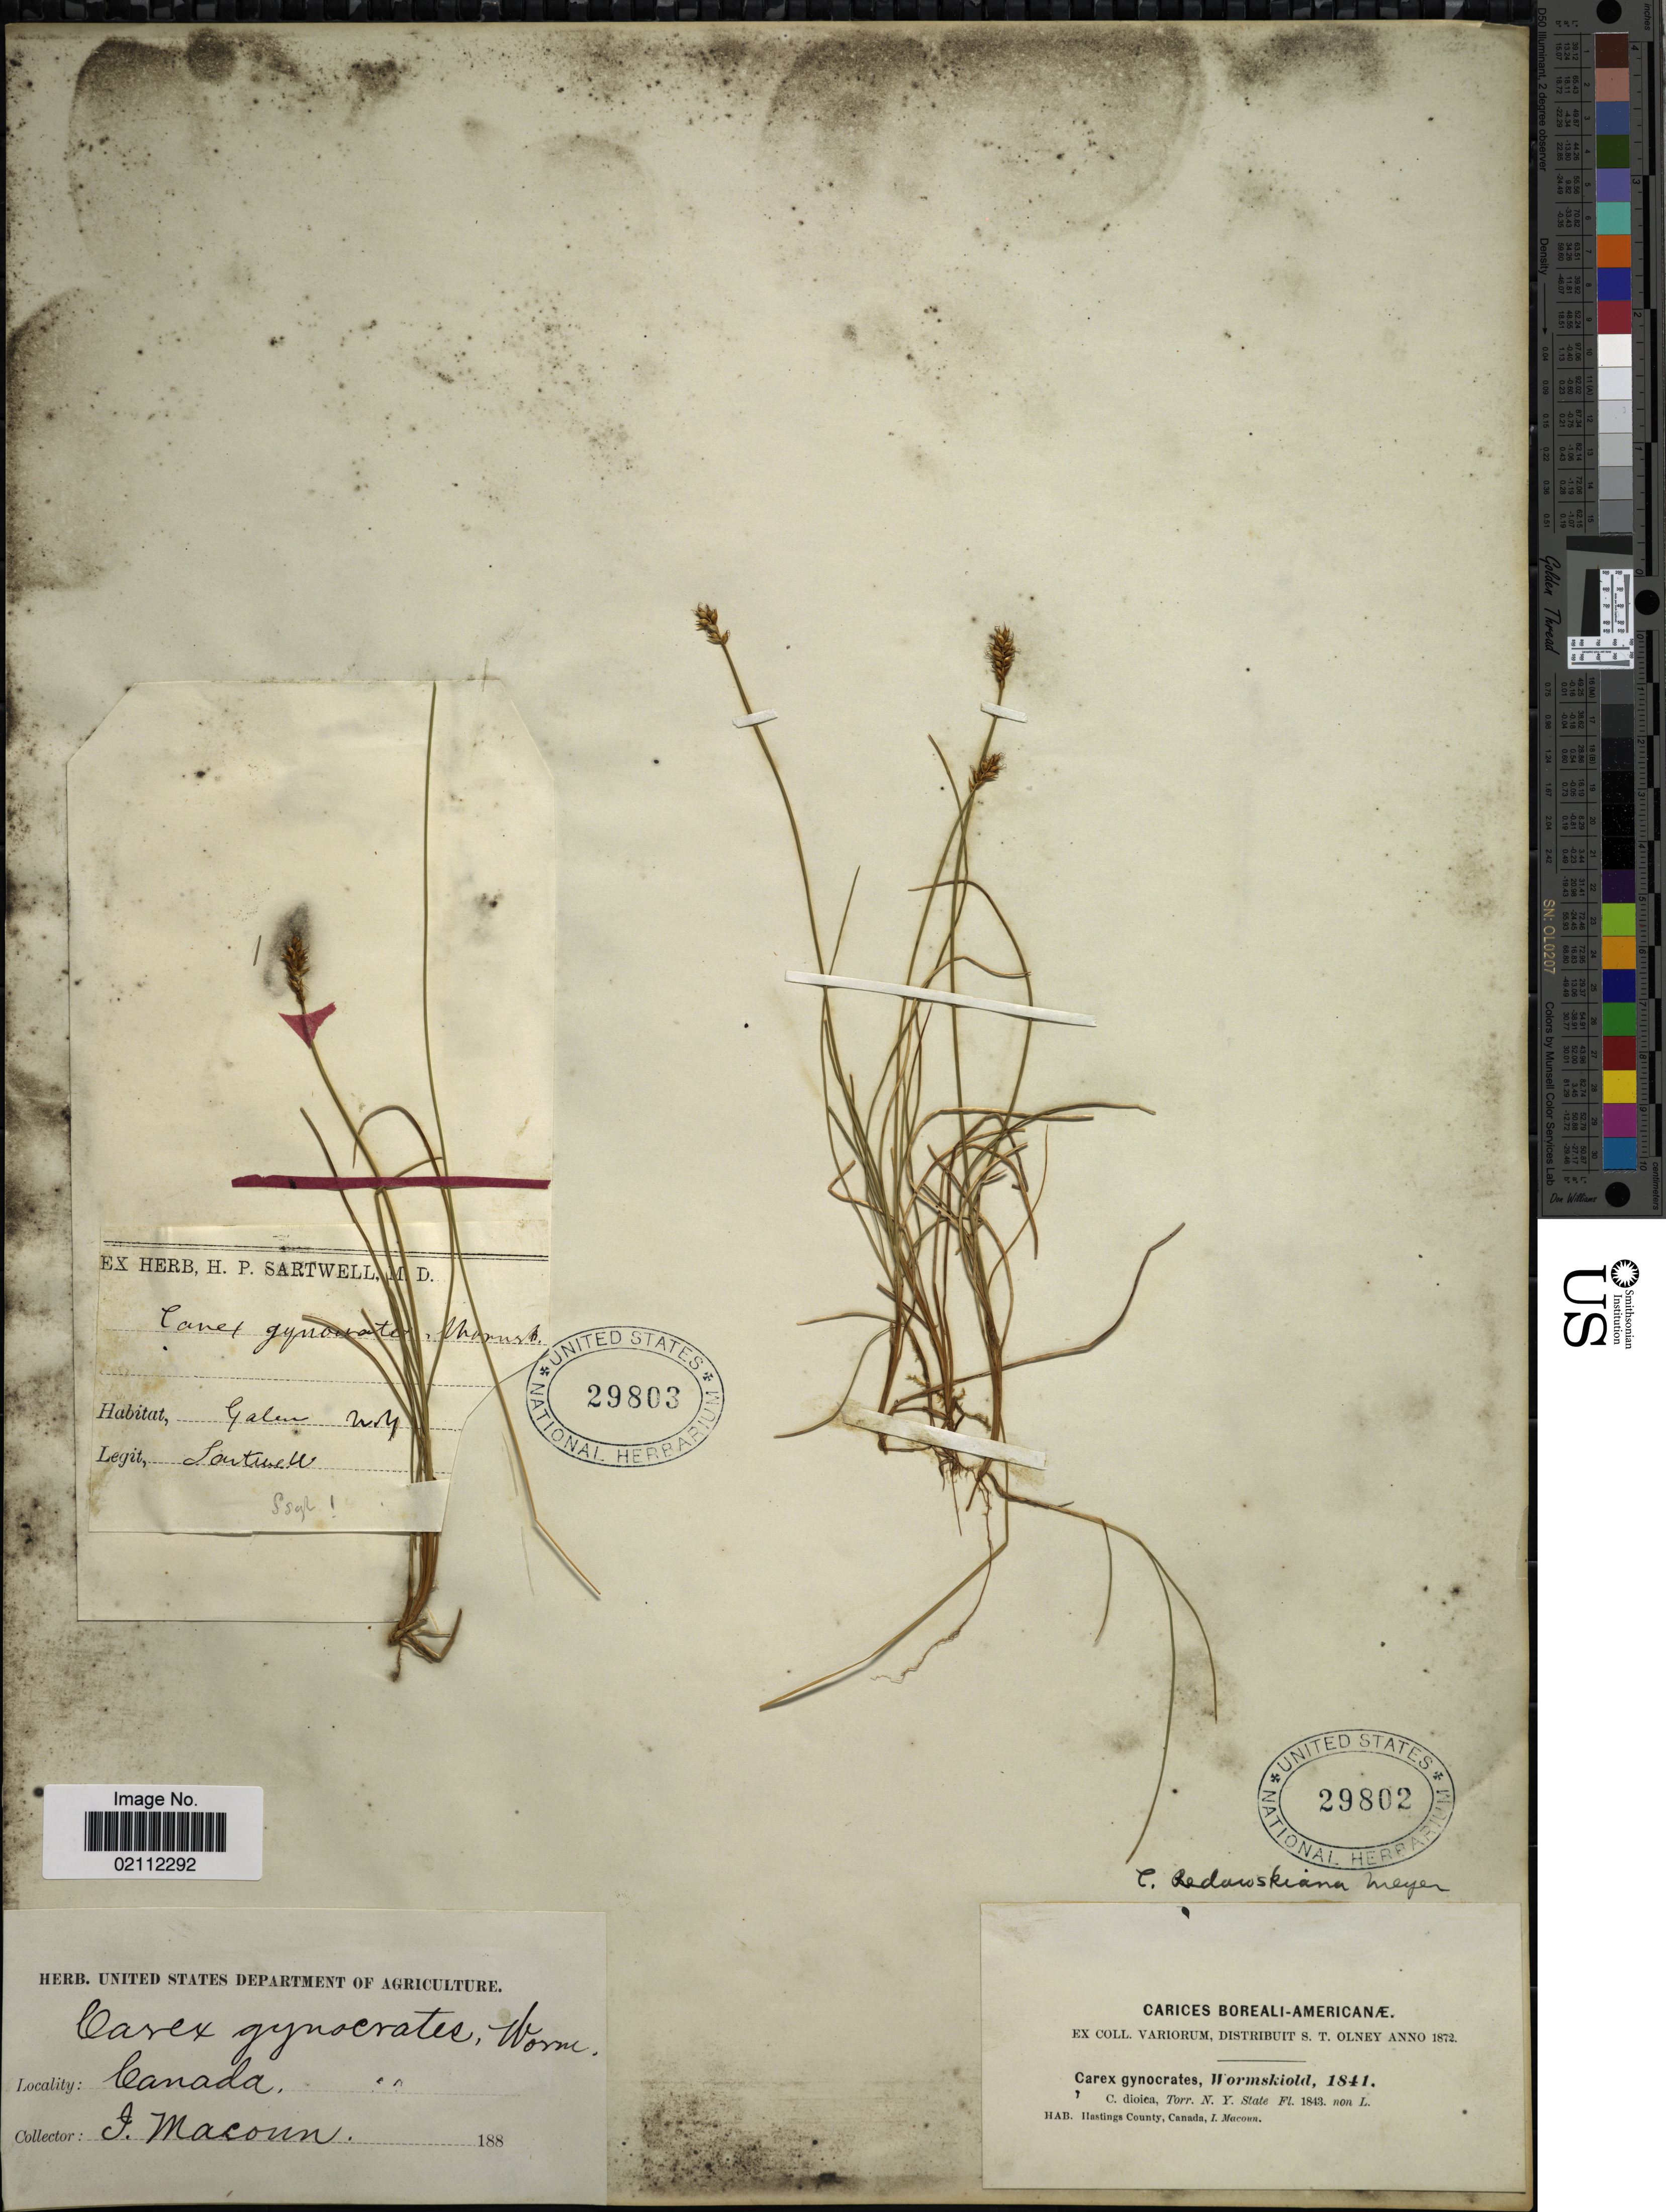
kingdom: Plantae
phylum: Tracheophyta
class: Liliopsida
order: Poales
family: Cyperaceae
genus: Carex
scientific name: Carex nardina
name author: (Hornem.) Fr.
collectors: J. Macoun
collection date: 1872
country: Canada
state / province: Ontario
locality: Hastings County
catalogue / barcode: US 29802